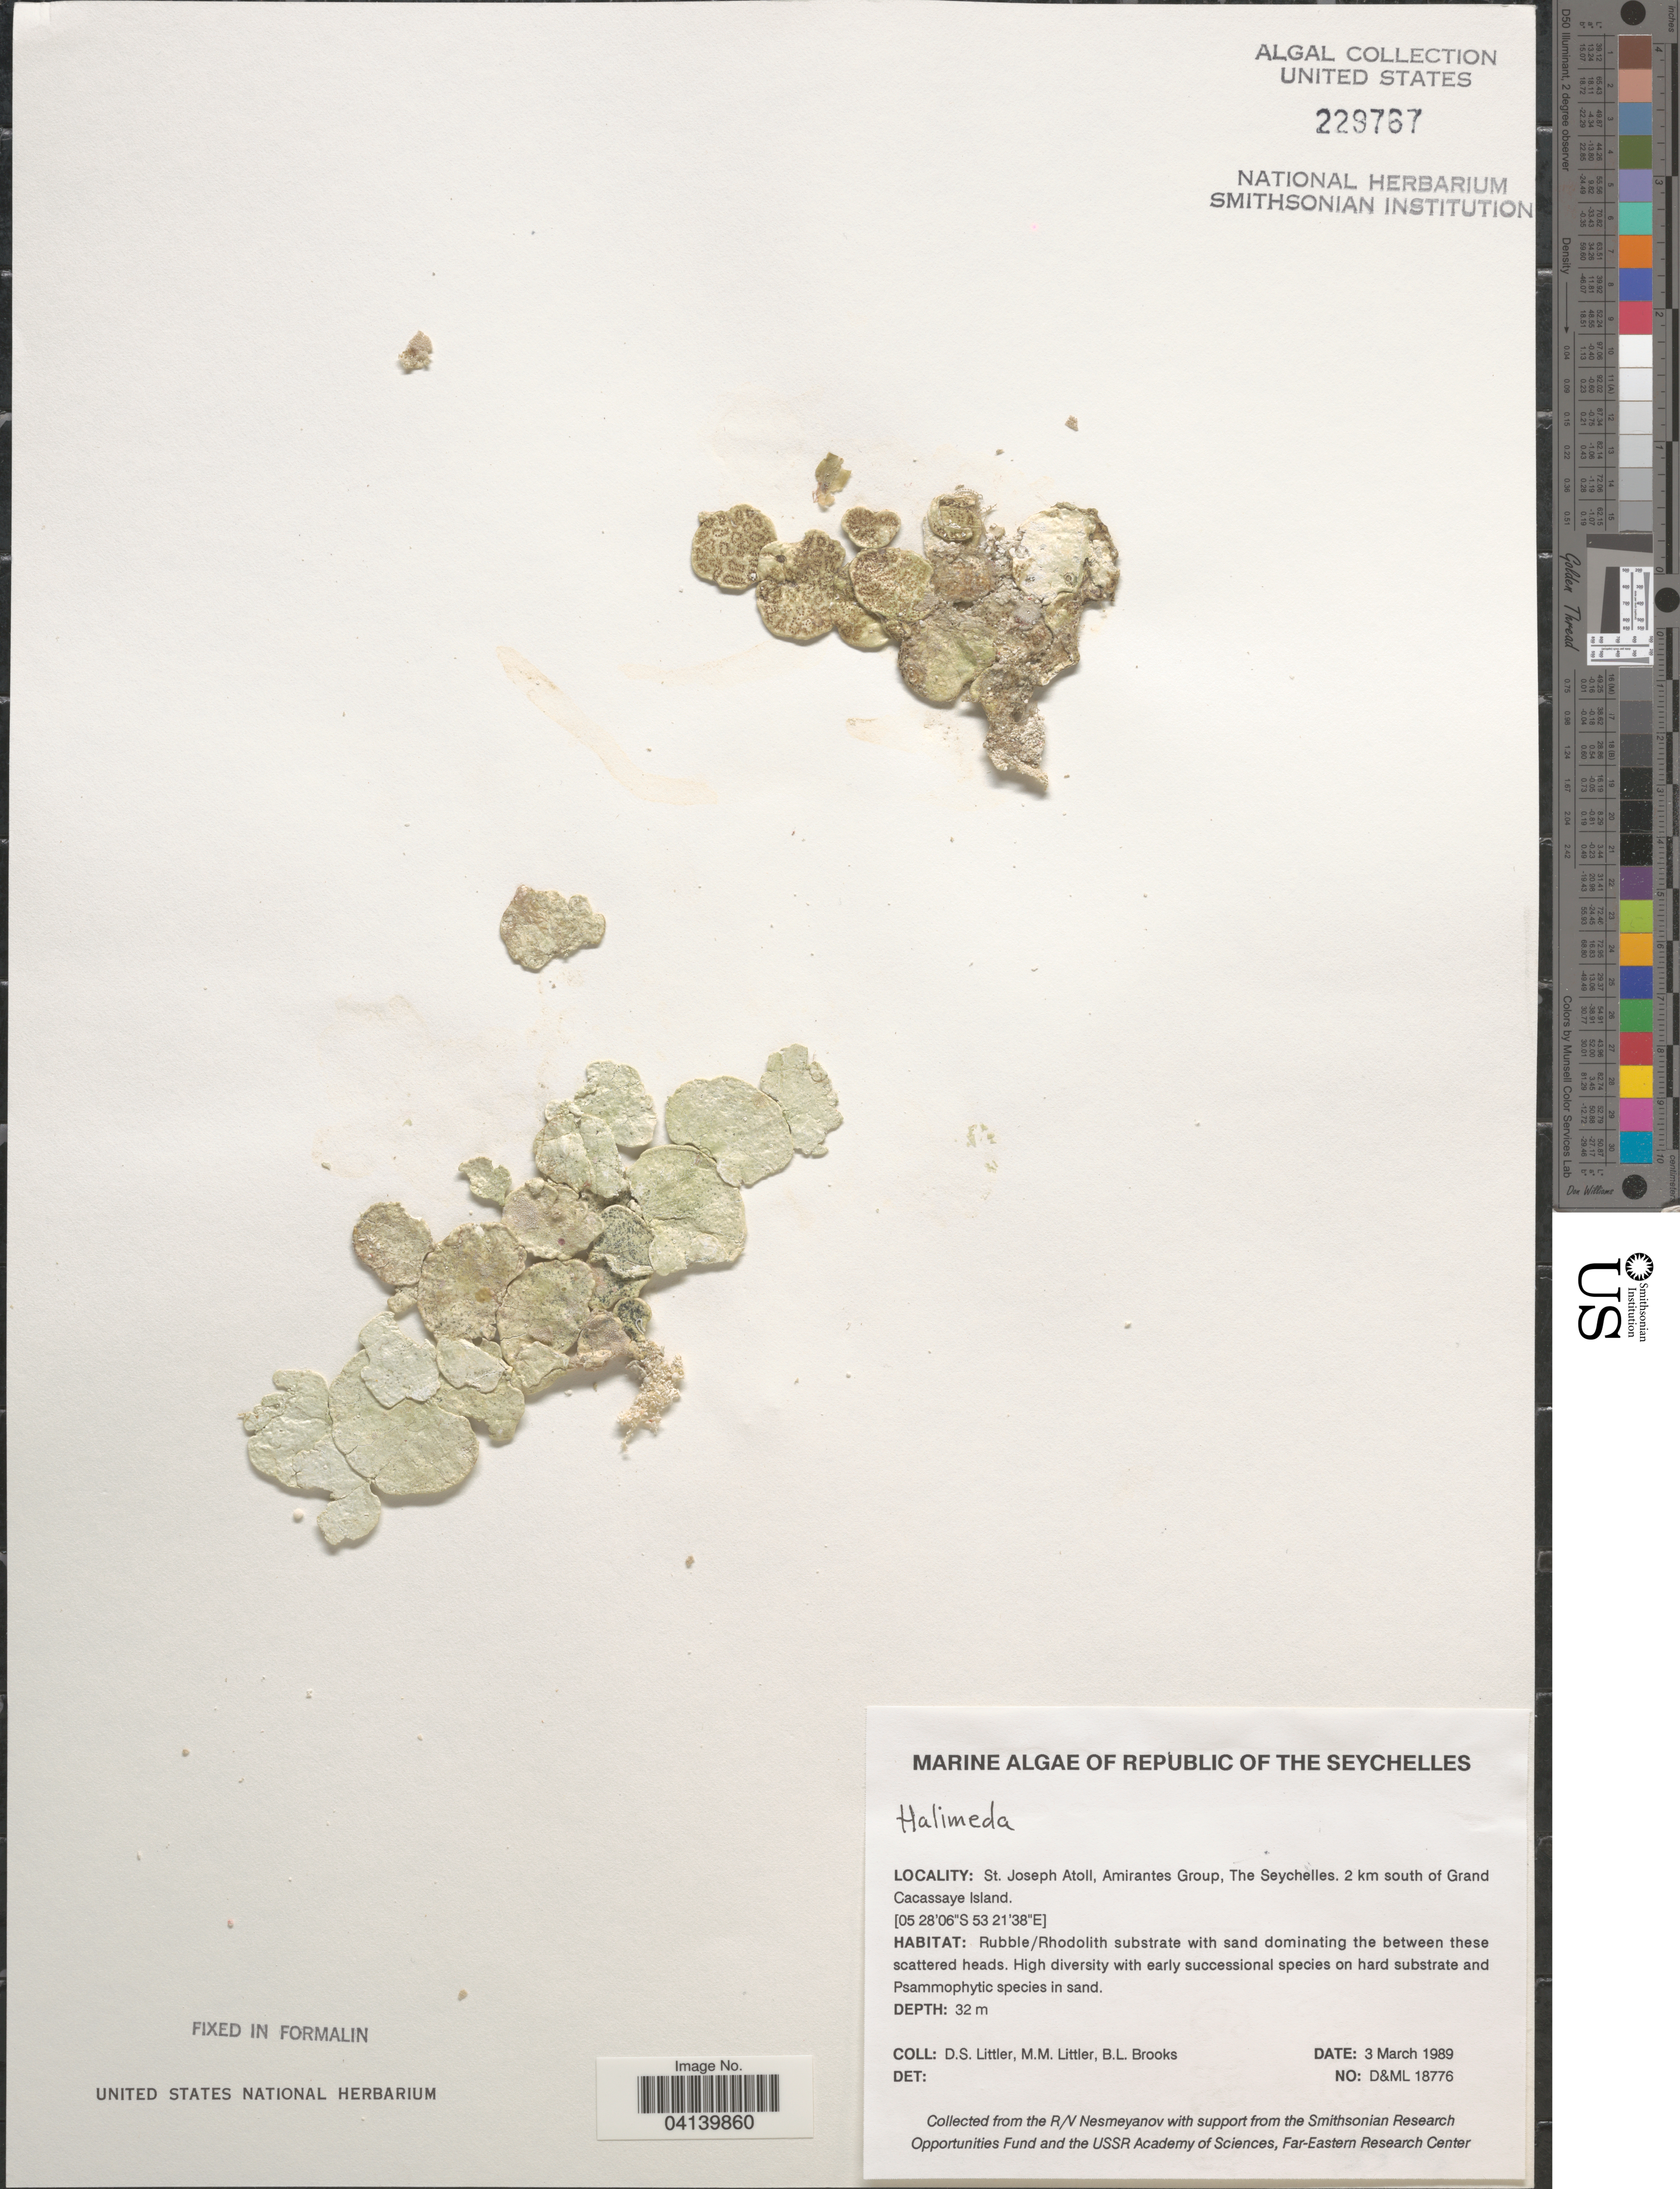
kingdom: Plantae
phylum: Chlorophyta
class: Ulvophyceae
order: Bryopsidales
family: Halimedaceae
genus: Halimeda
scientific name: Halimeda sp.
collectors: D. S. Littler & B. Brooks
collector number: D&ML 18776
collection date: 1989-03-03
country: Seychelles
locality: Republic of the Seychelles. St. Joseph Atoll, Amirantes Group. 2 km south of Grand Cacassaye Island.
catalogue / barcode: US 228767